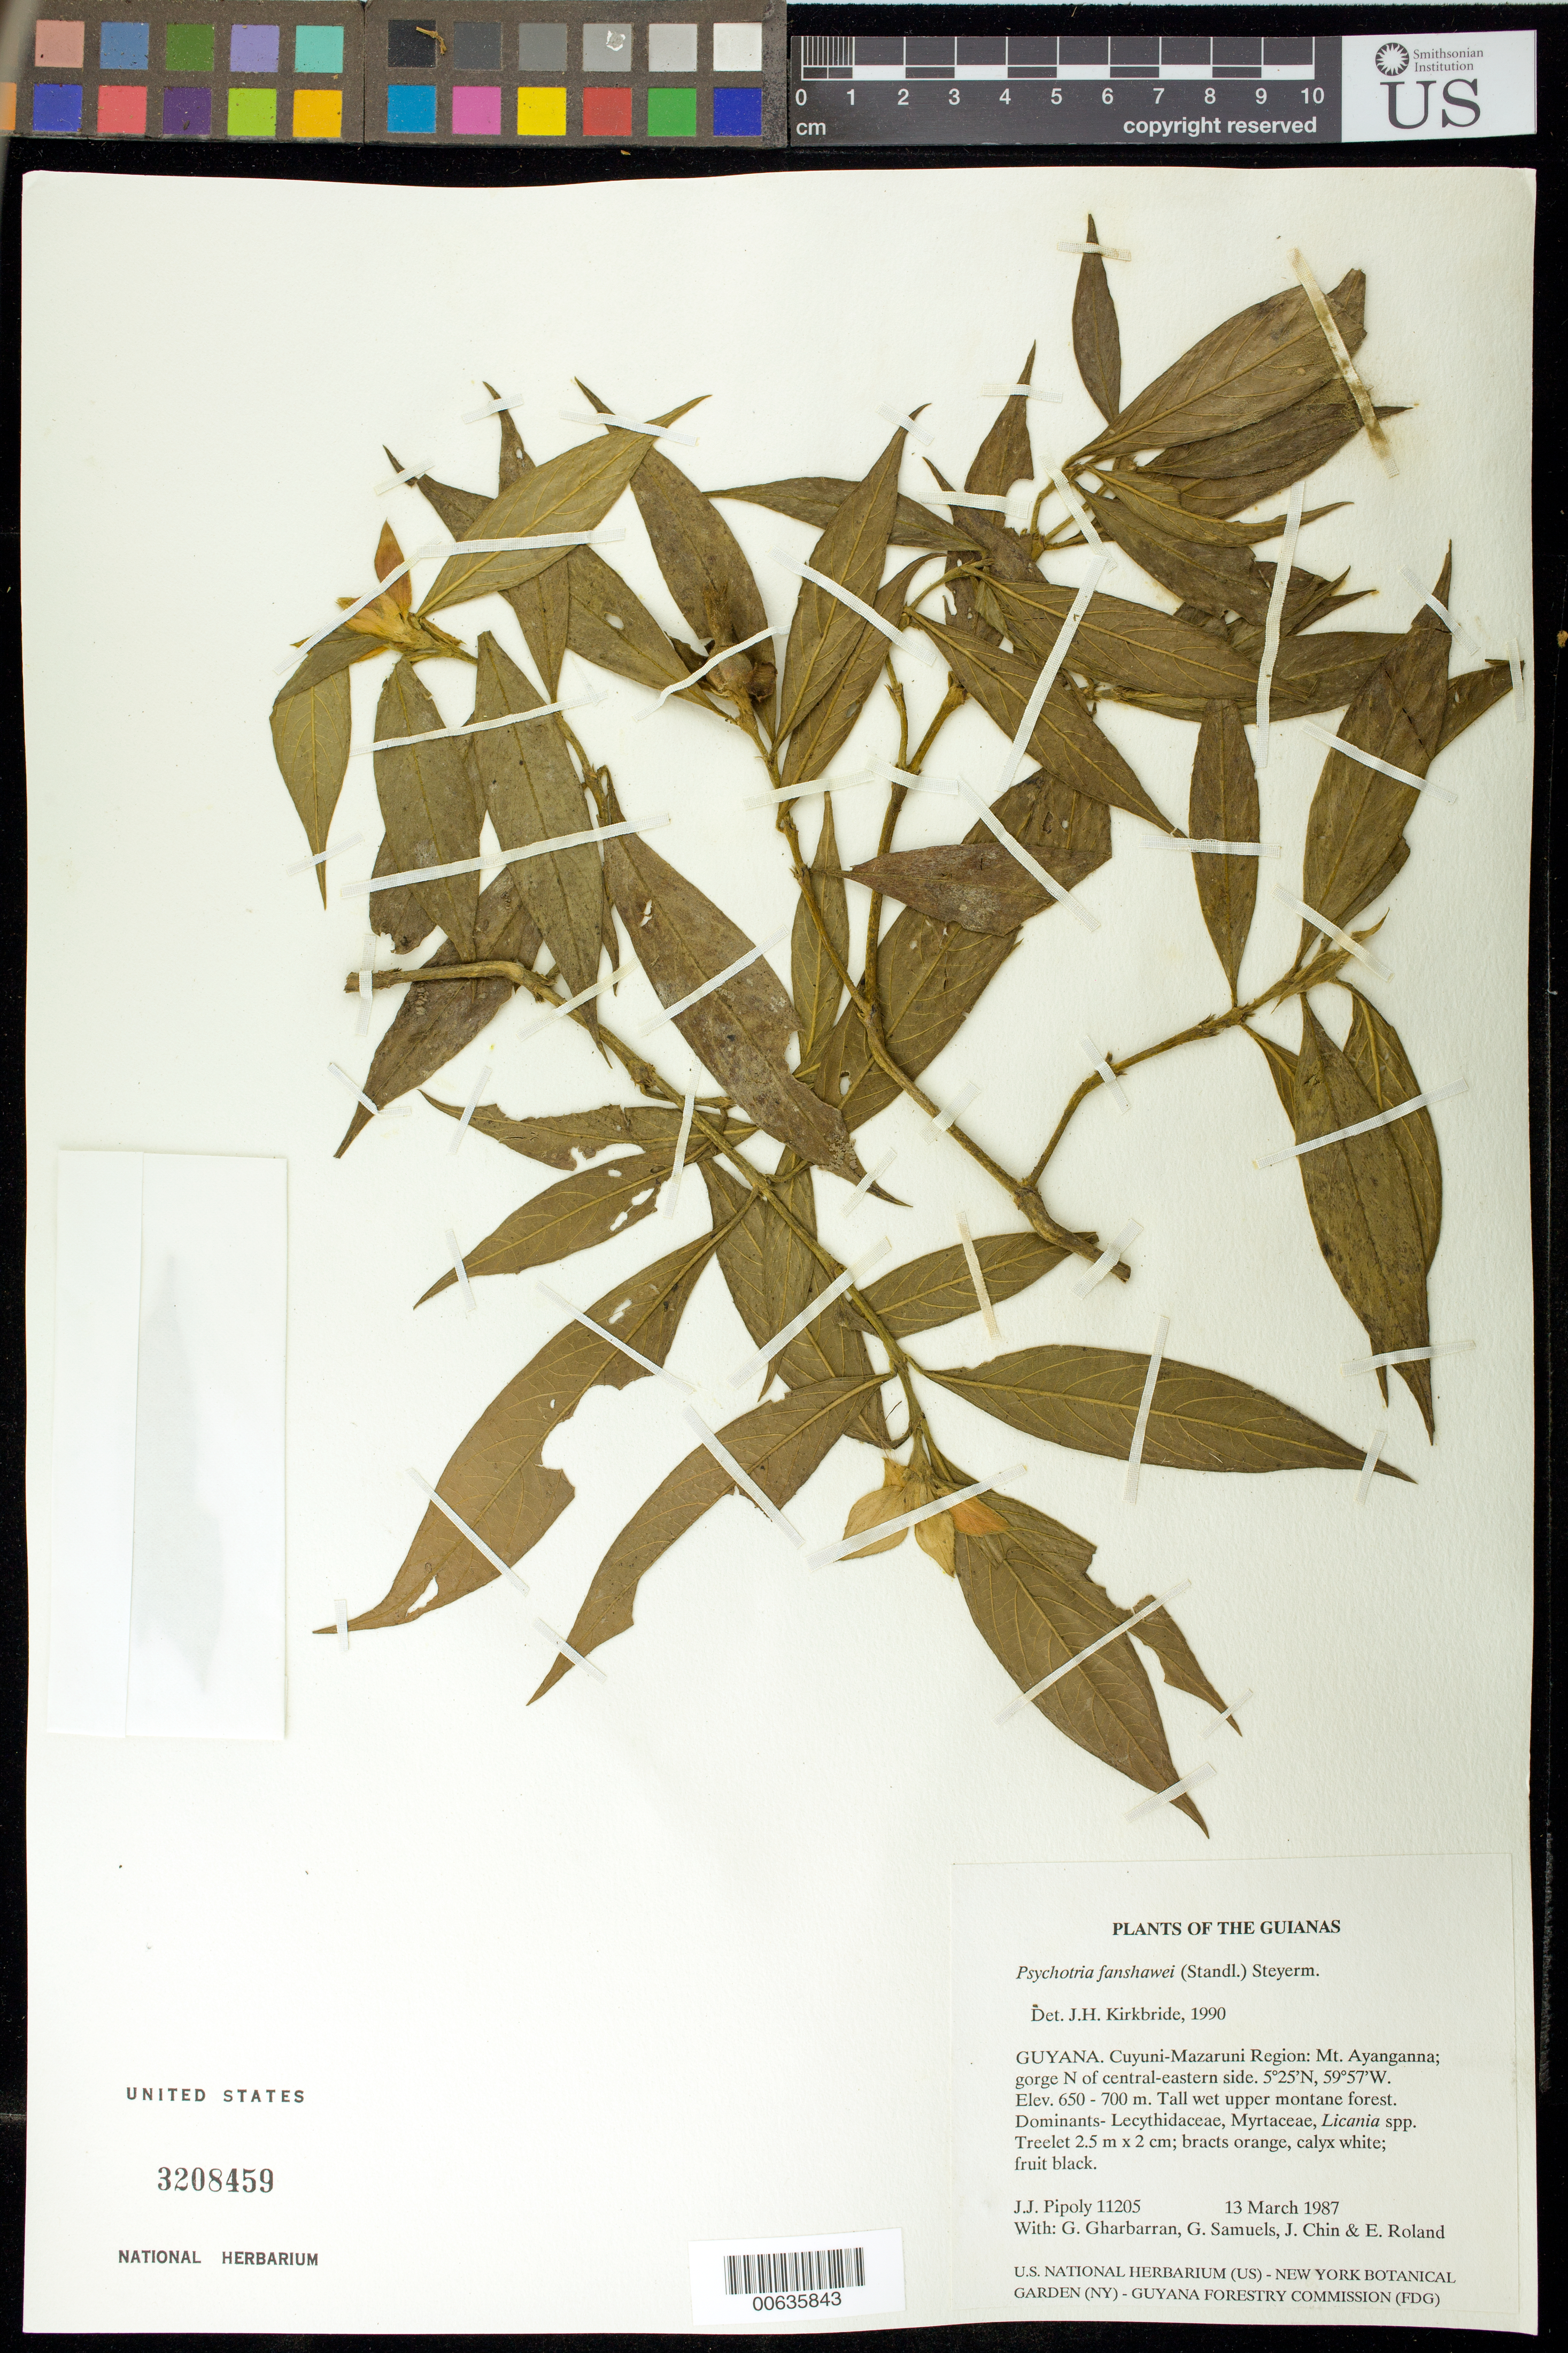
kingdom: Plantae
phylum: Tracheophyta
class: Magnoliopsida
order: Gentianales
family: Rubiaceae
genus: Psychotria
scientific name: Psychotria fanshawei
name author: (Standl.) Steyerm.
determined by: Kirkbride, J. H.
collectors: J. J. Pipoly, G. Gharbarran, G. Samuels, J. Chin & E. Roland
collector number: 11205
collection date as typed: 13 March 1987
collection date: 1987-03-13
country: Guyana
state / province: Cuyuni-Mazaruni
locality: Mt. Ayanganna; gorge N of central-eastern side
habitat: Tall wet upper montane forest. Dominants: Lecythidaceae, Myrtaceae, Licania spp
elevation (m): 650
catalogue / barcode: US 3208459